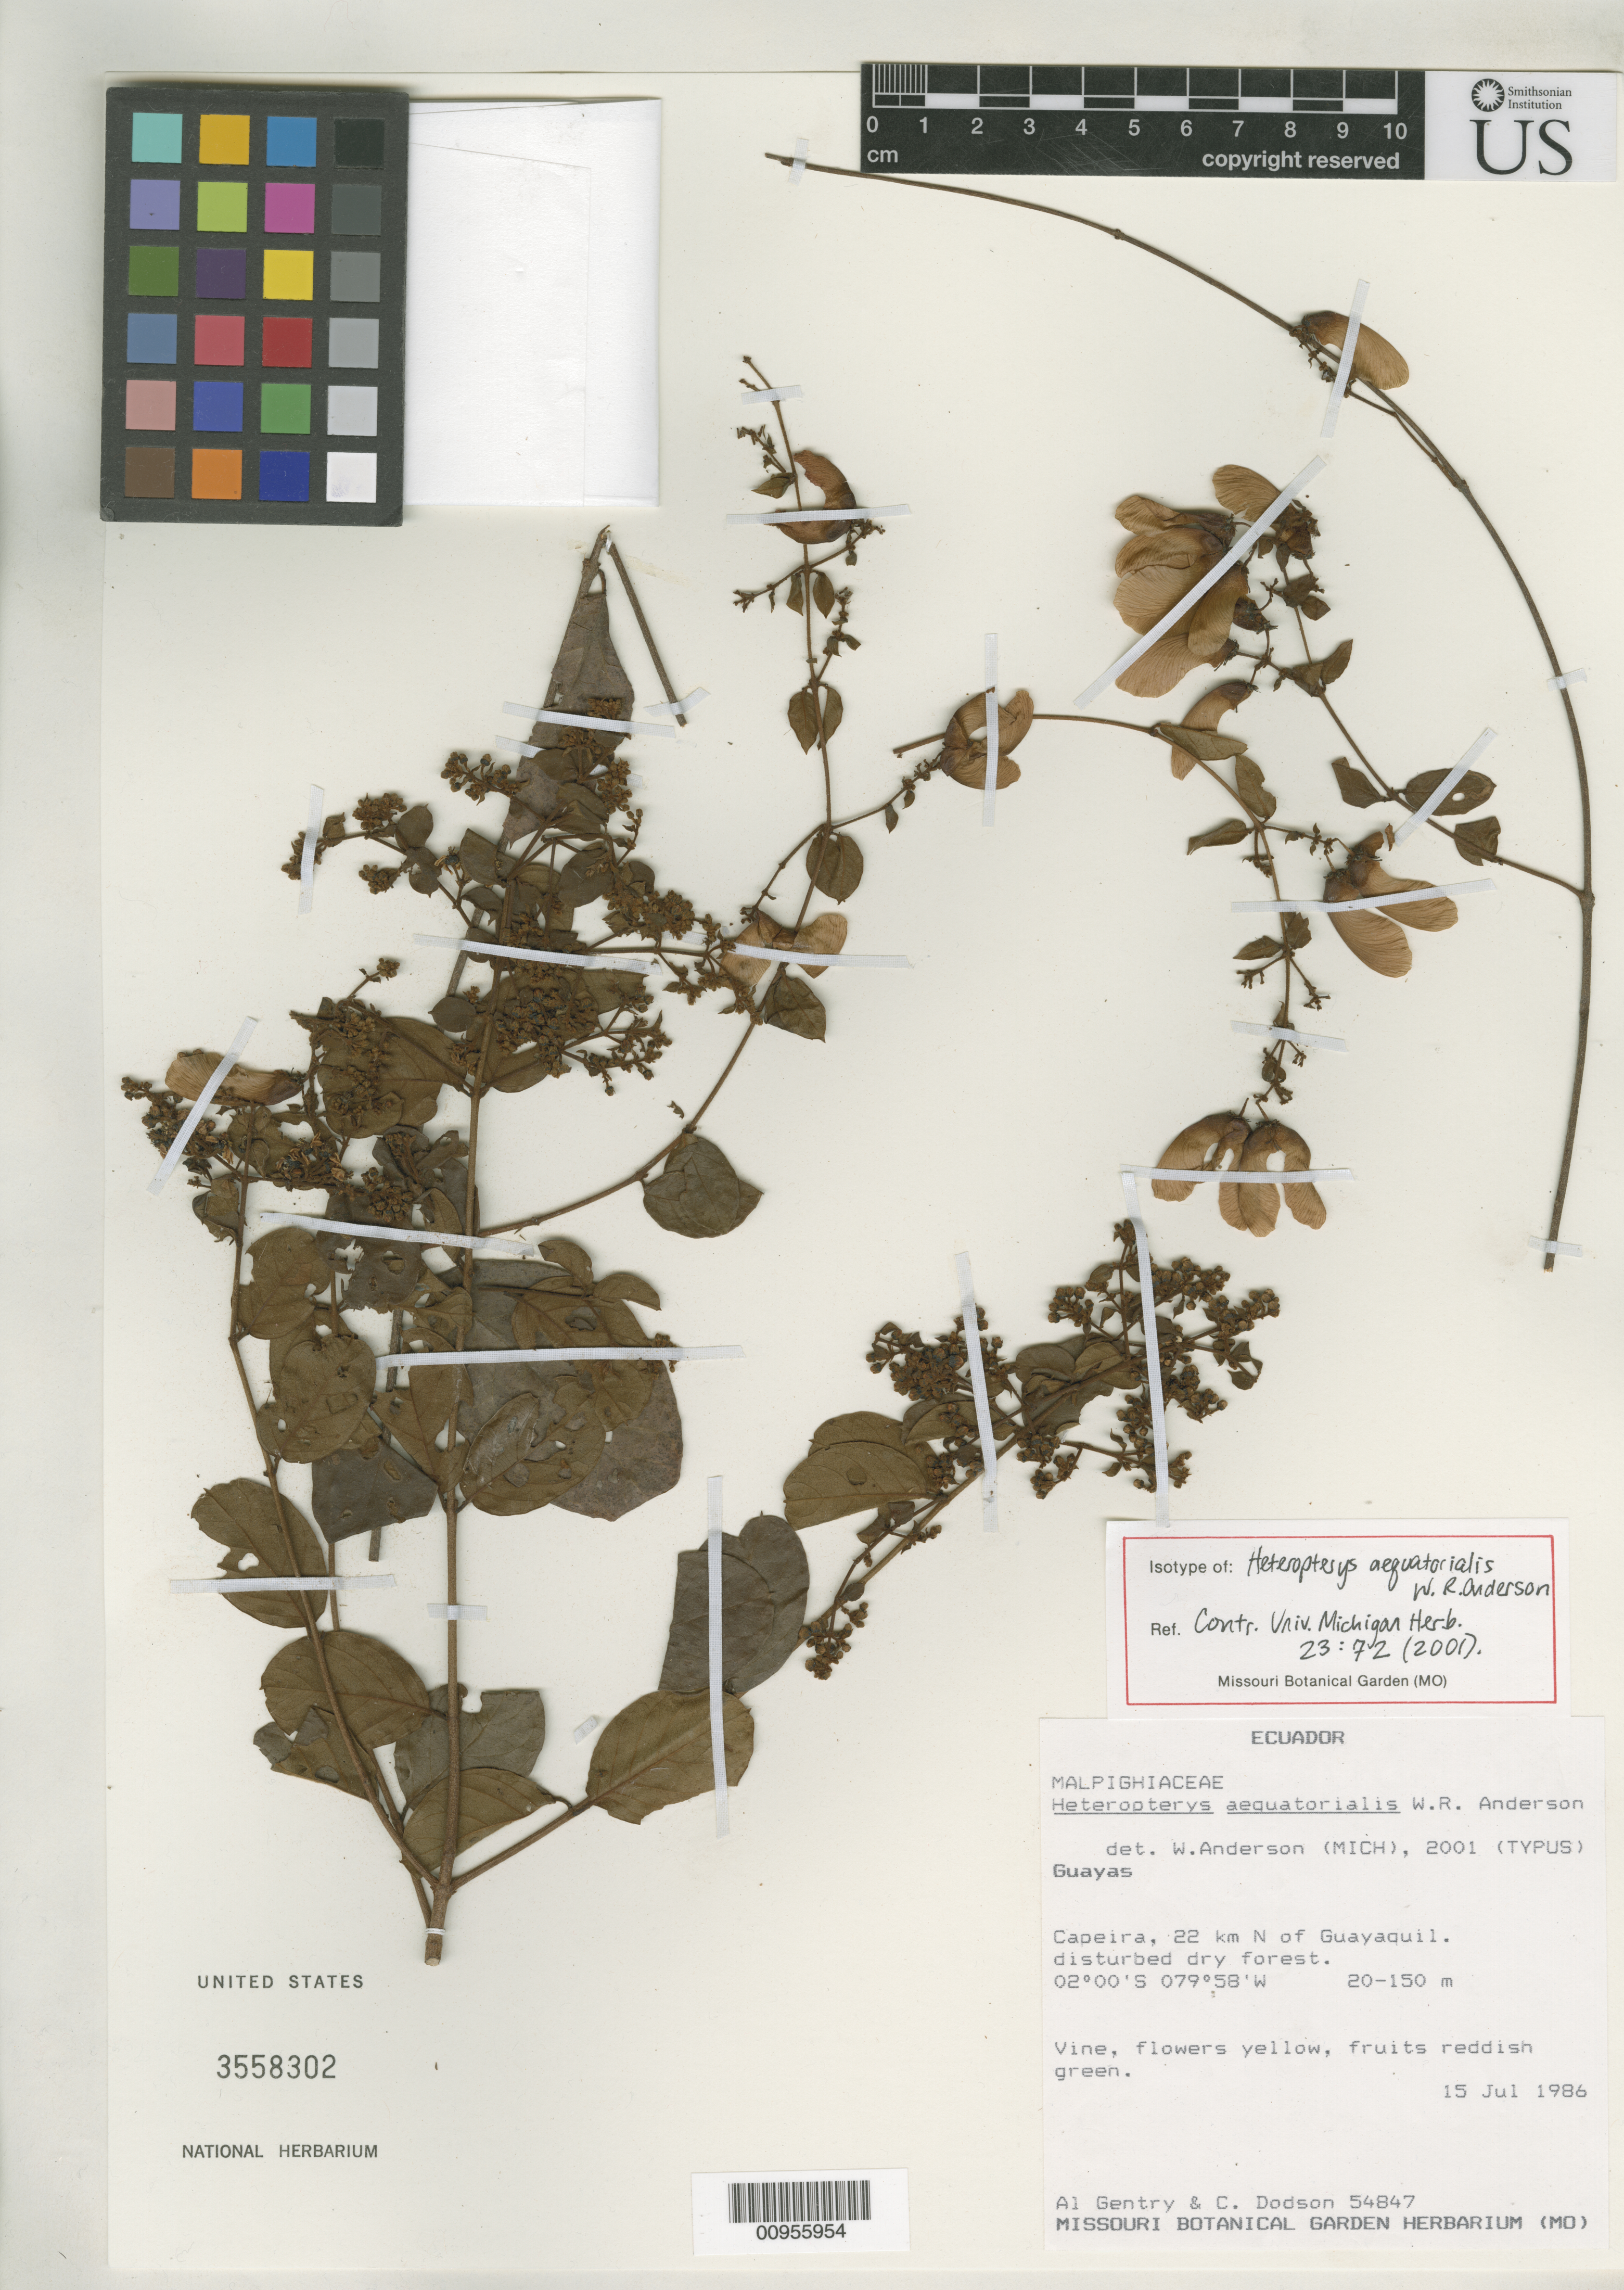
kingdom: Plantae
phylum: Tracheophyta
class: Magnoliopsida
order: Malpighiales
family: Malpighiaceae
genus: Heteropterys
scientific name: Heteropterys aequatorialis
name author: W.R. Anderson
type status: Isotype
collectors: A. H. Gentry & C. Dodson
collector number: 54847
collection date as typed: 15 Jul 1986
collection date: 1986-07-15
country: Ecuador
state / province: Guayas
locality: Capeira, 22 km N of Guayaquil.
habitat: Disturbed dry forest.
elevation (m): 20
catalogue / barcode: US 3558302